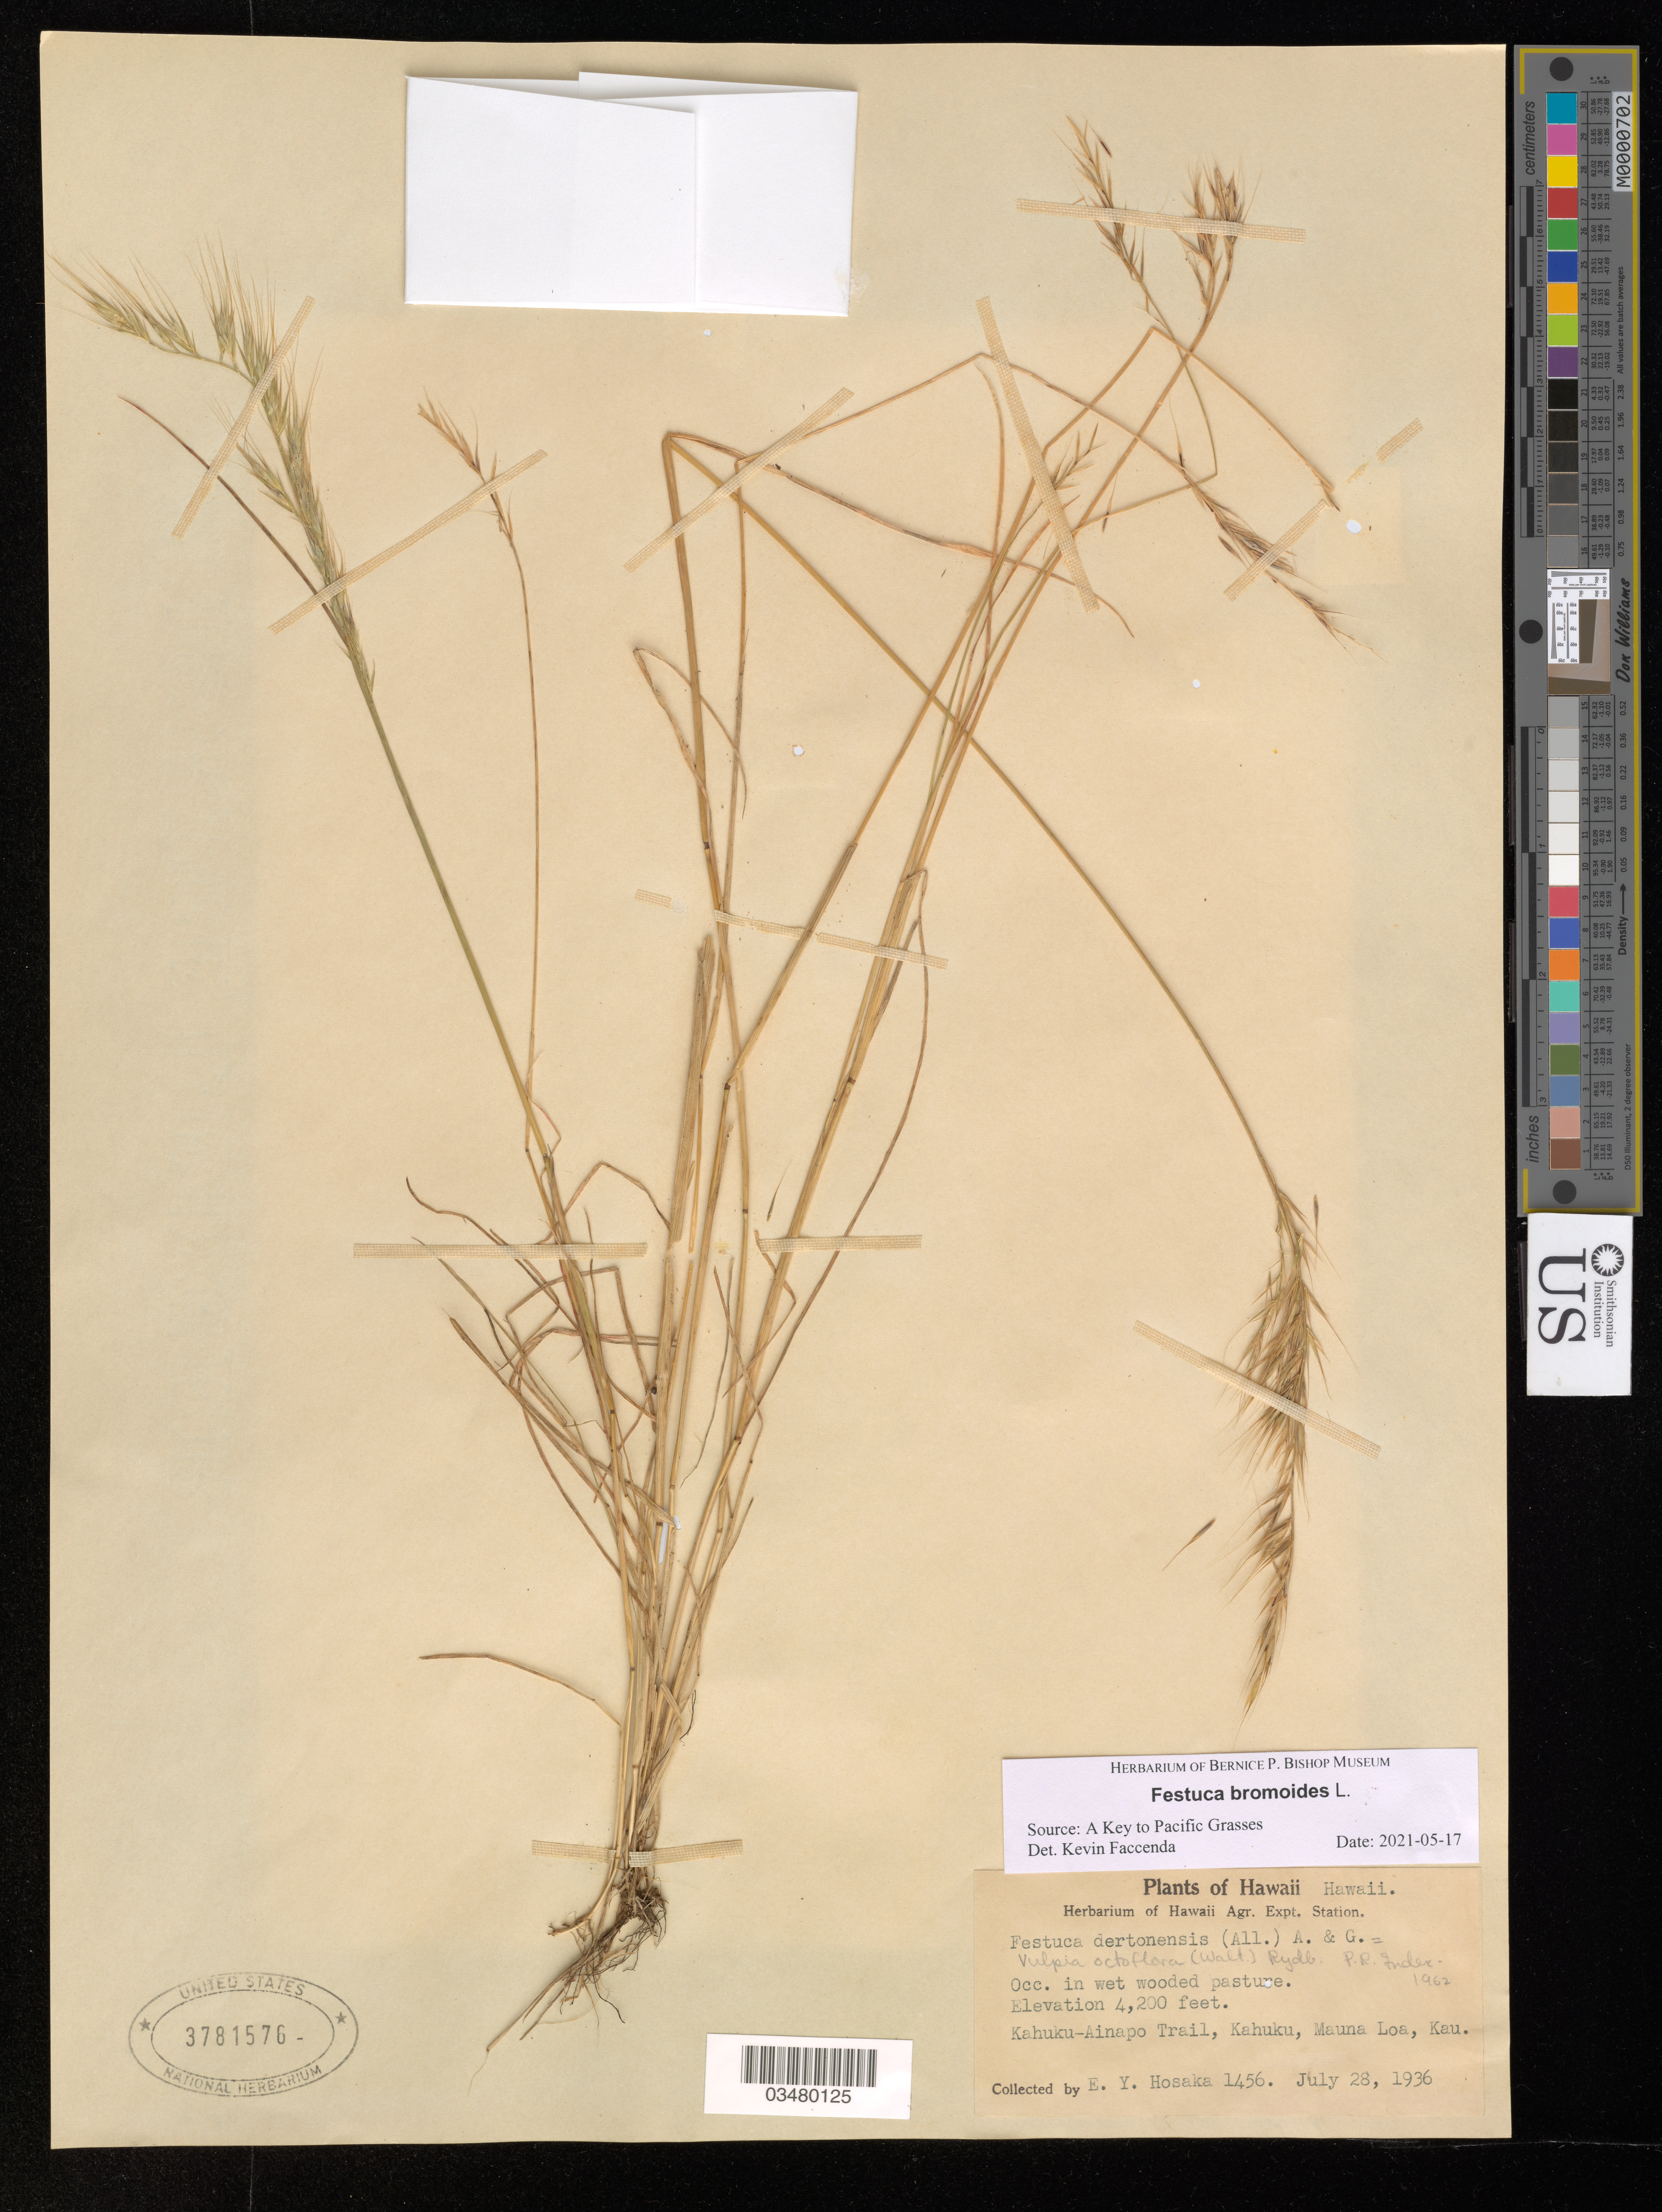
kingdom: Plantae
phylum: Tracheophyta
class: Liliopsida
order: Poales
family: Poaceae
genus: Festuca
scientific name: Festuca bromoides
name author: L.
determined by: Snow, N.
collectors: E. Y. Hosaka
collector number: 1456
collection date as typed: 28 Jul 1936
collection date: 1936-07-28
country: United States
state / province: Hawaii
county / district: Hawaii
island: Hawaii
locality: Kahuku-Ainapo Trail, Kahuku, Mauna Loa, Kau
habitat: Wet, wooded pasture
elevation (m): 1280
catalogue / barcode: US 3781576